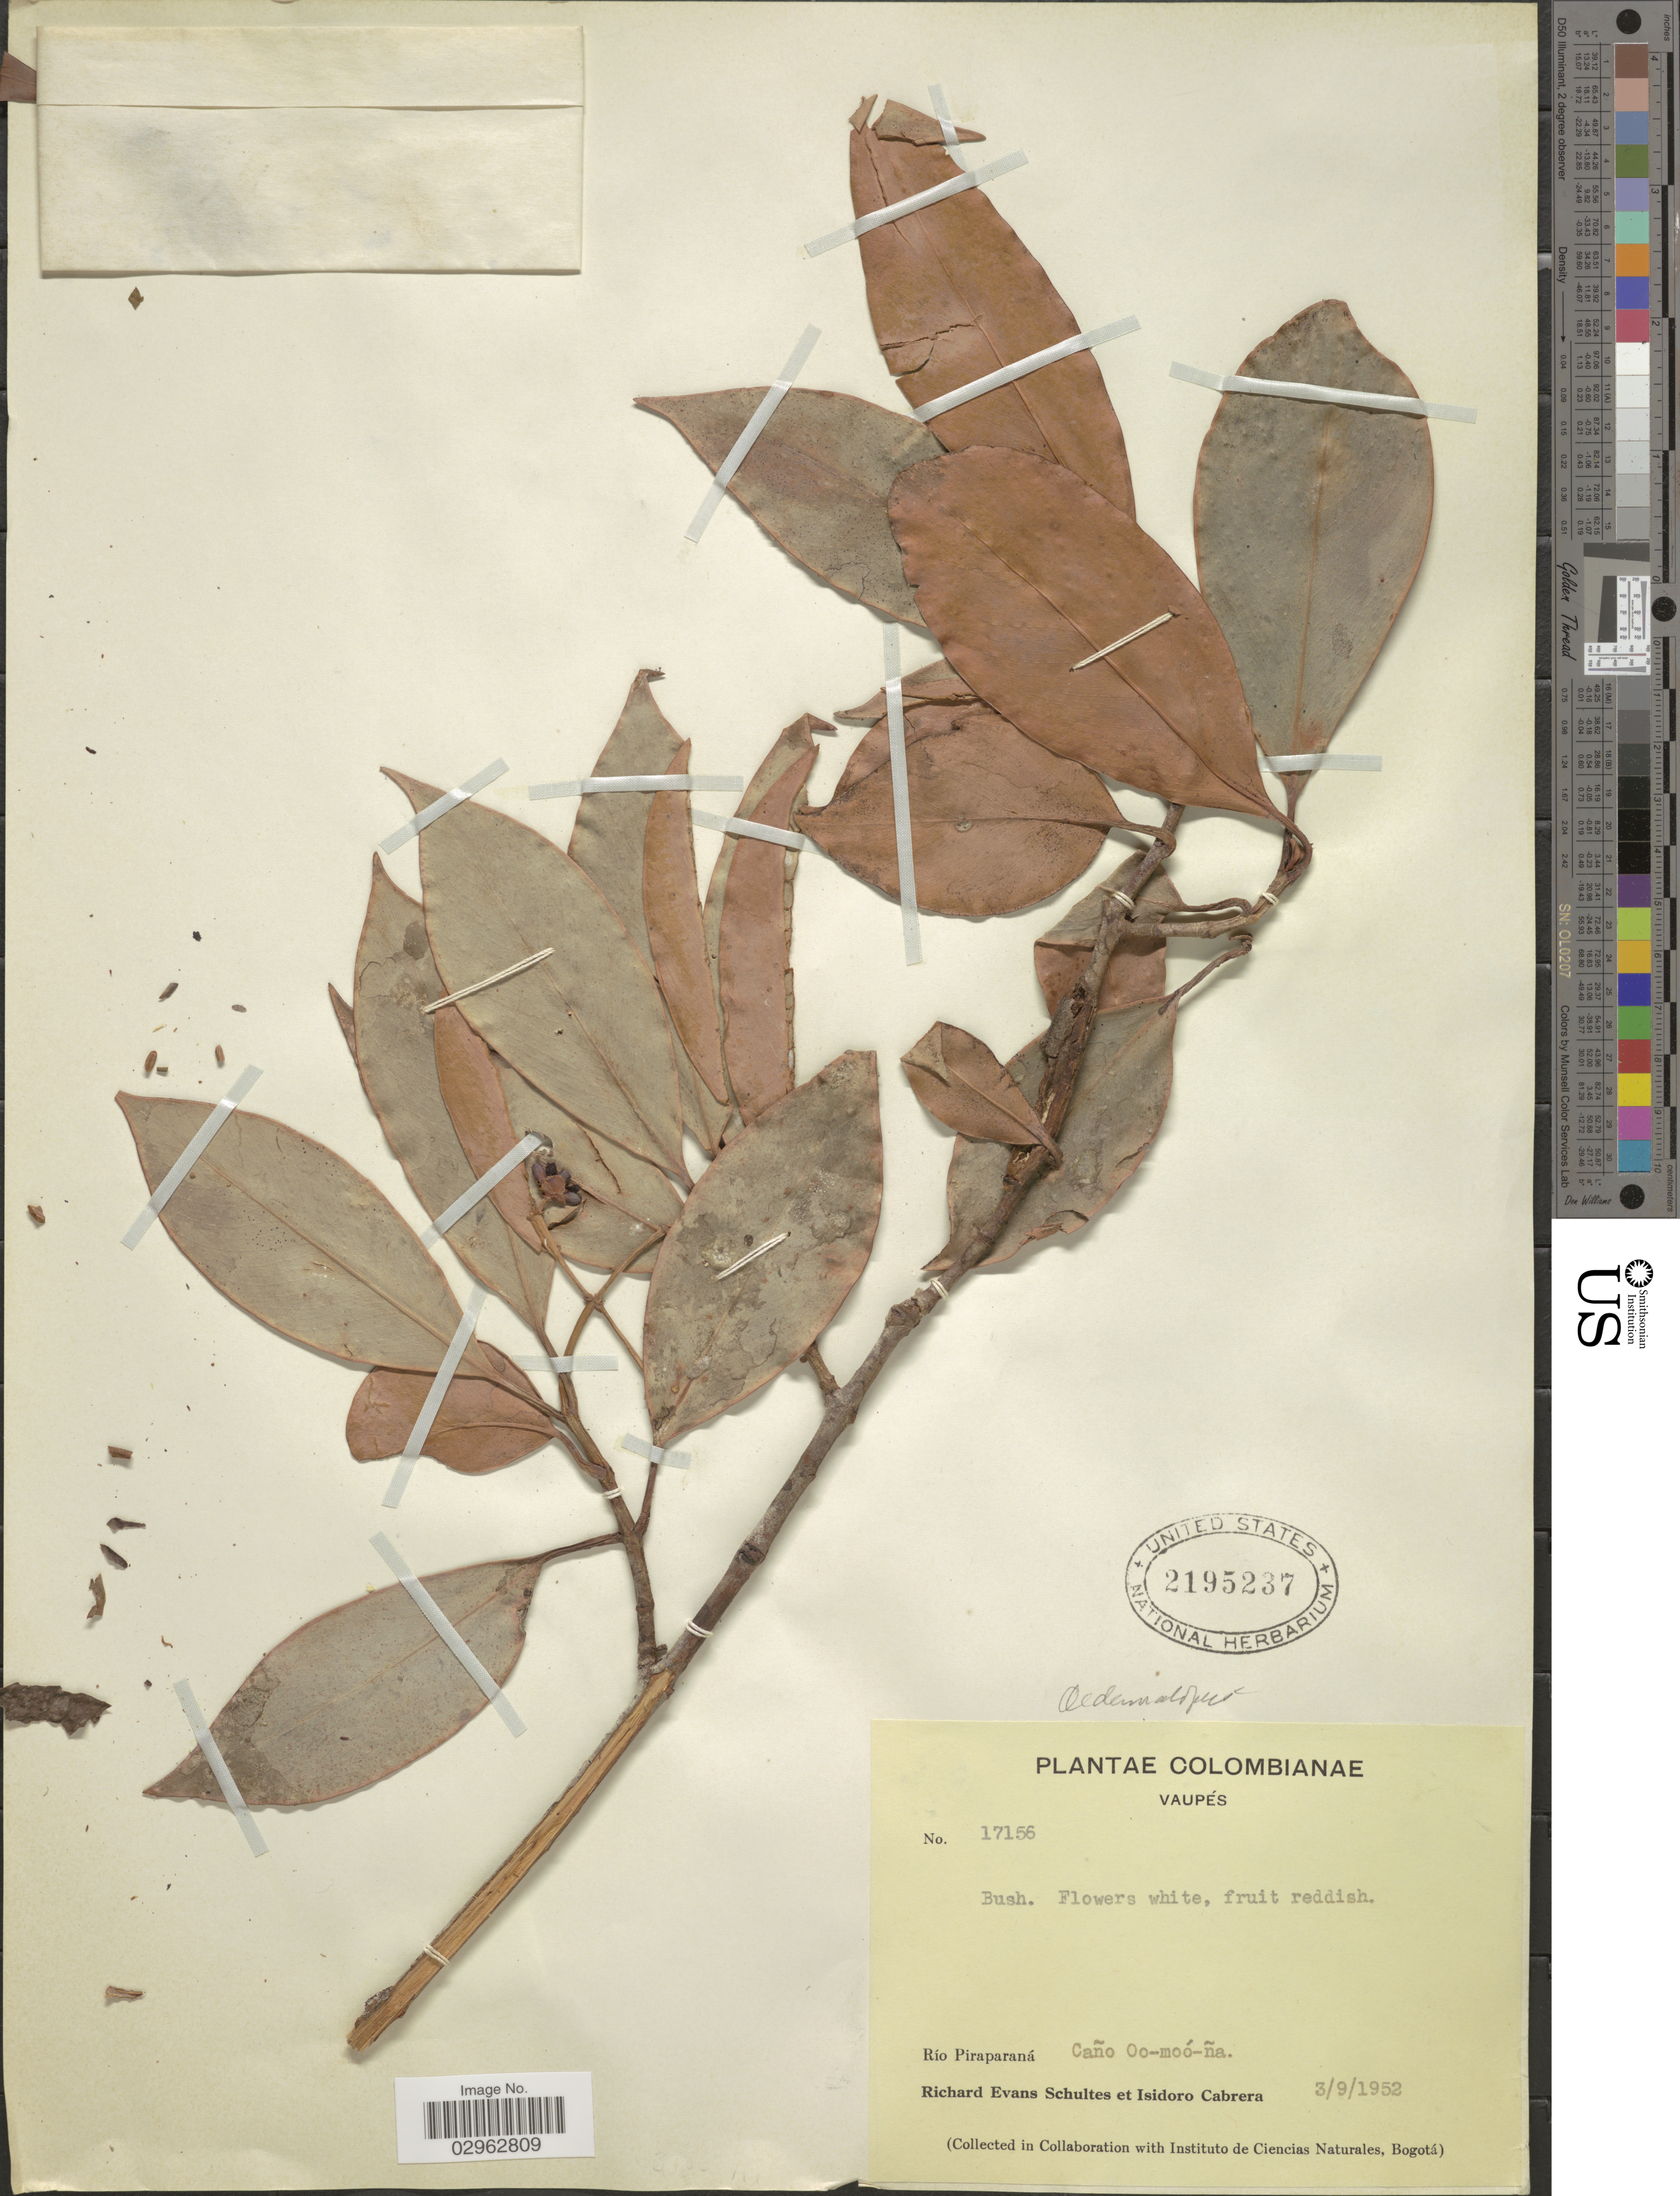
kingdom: Plantae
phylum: Tracheophyta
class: Magnoliopsida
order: Malpighiales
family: Clusiaceae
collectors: R. E. Schultes & I. Cabrera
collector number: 17156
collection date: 1952-09-03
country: Colombia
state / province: Vaupés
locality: Río Piraparaná. Caño Oo-moó-ña.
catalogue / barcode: US 2195237